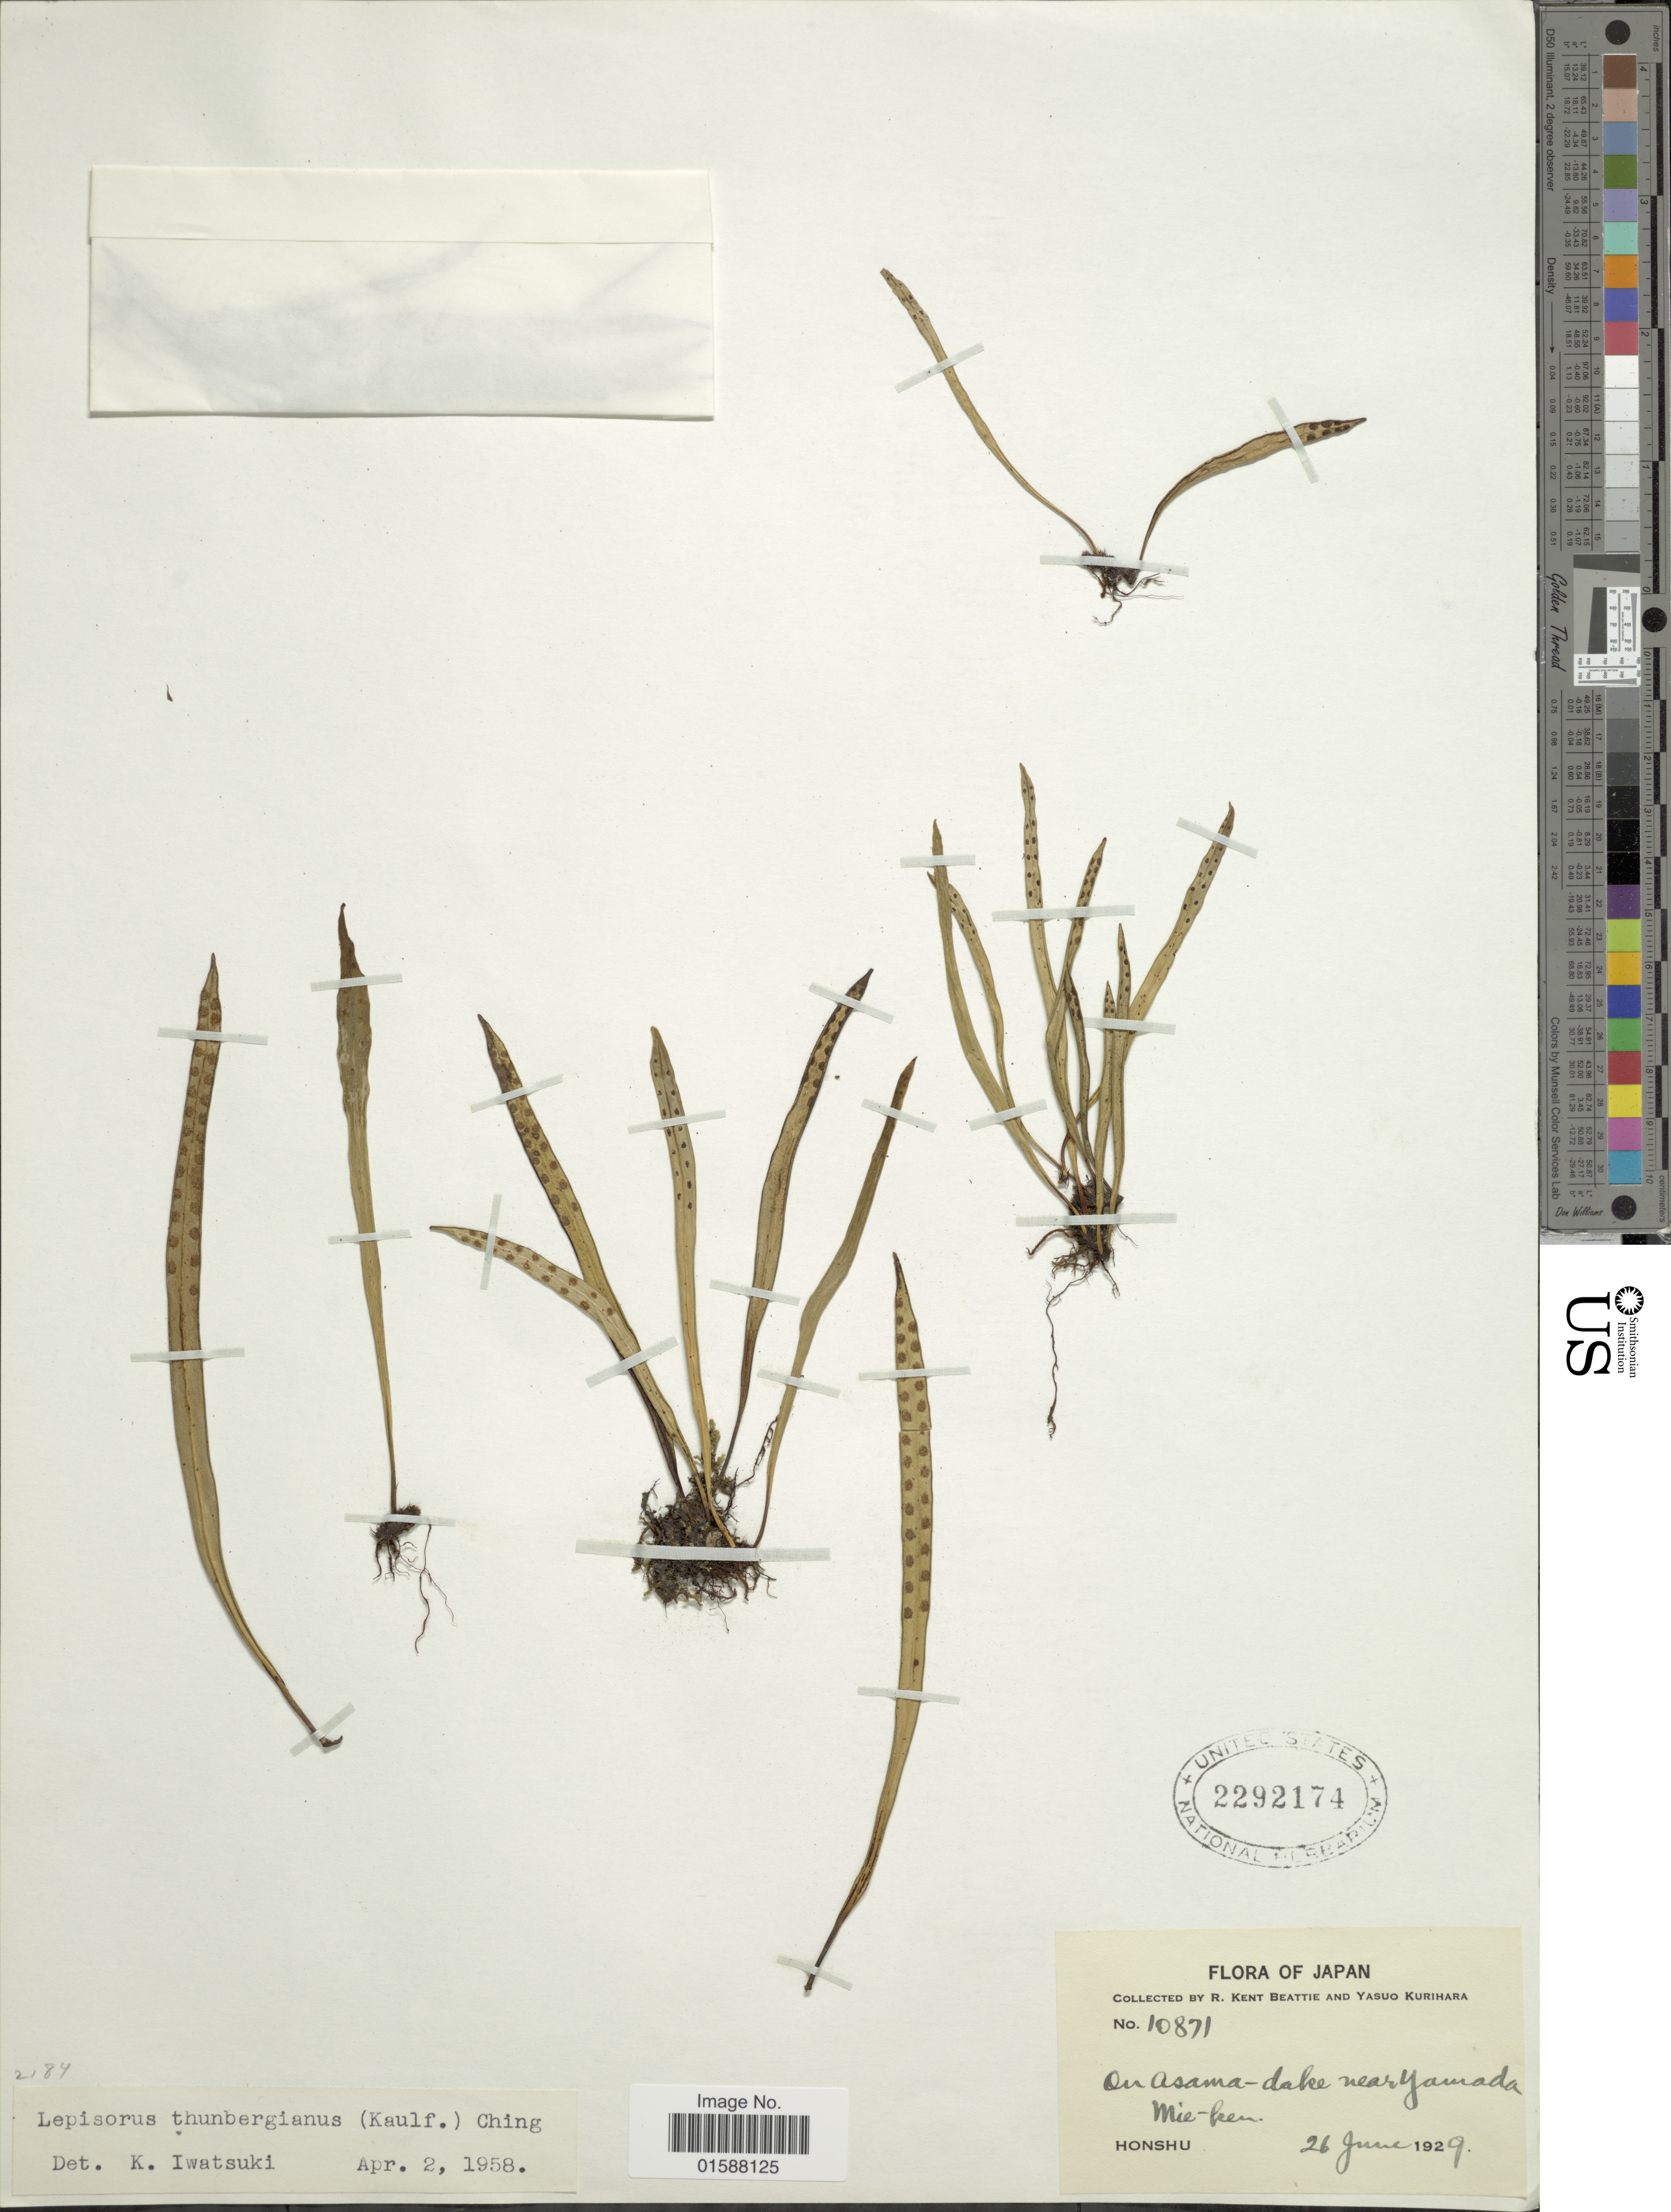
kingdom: Plantae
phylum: Tracheophyta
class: Polypodiopsida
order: Polypodiales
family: Polypodiaceae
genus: Lepisorus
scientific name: Lepisorus thunbergianus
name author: (Kaulf.) Ching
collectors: R. K. Beattie & Y. Kurihara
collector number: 10871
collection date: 1929-06-26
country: Japan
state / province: Mie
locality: On Asama-dake near Yamada Mie-ken.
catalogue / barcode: US 2292174